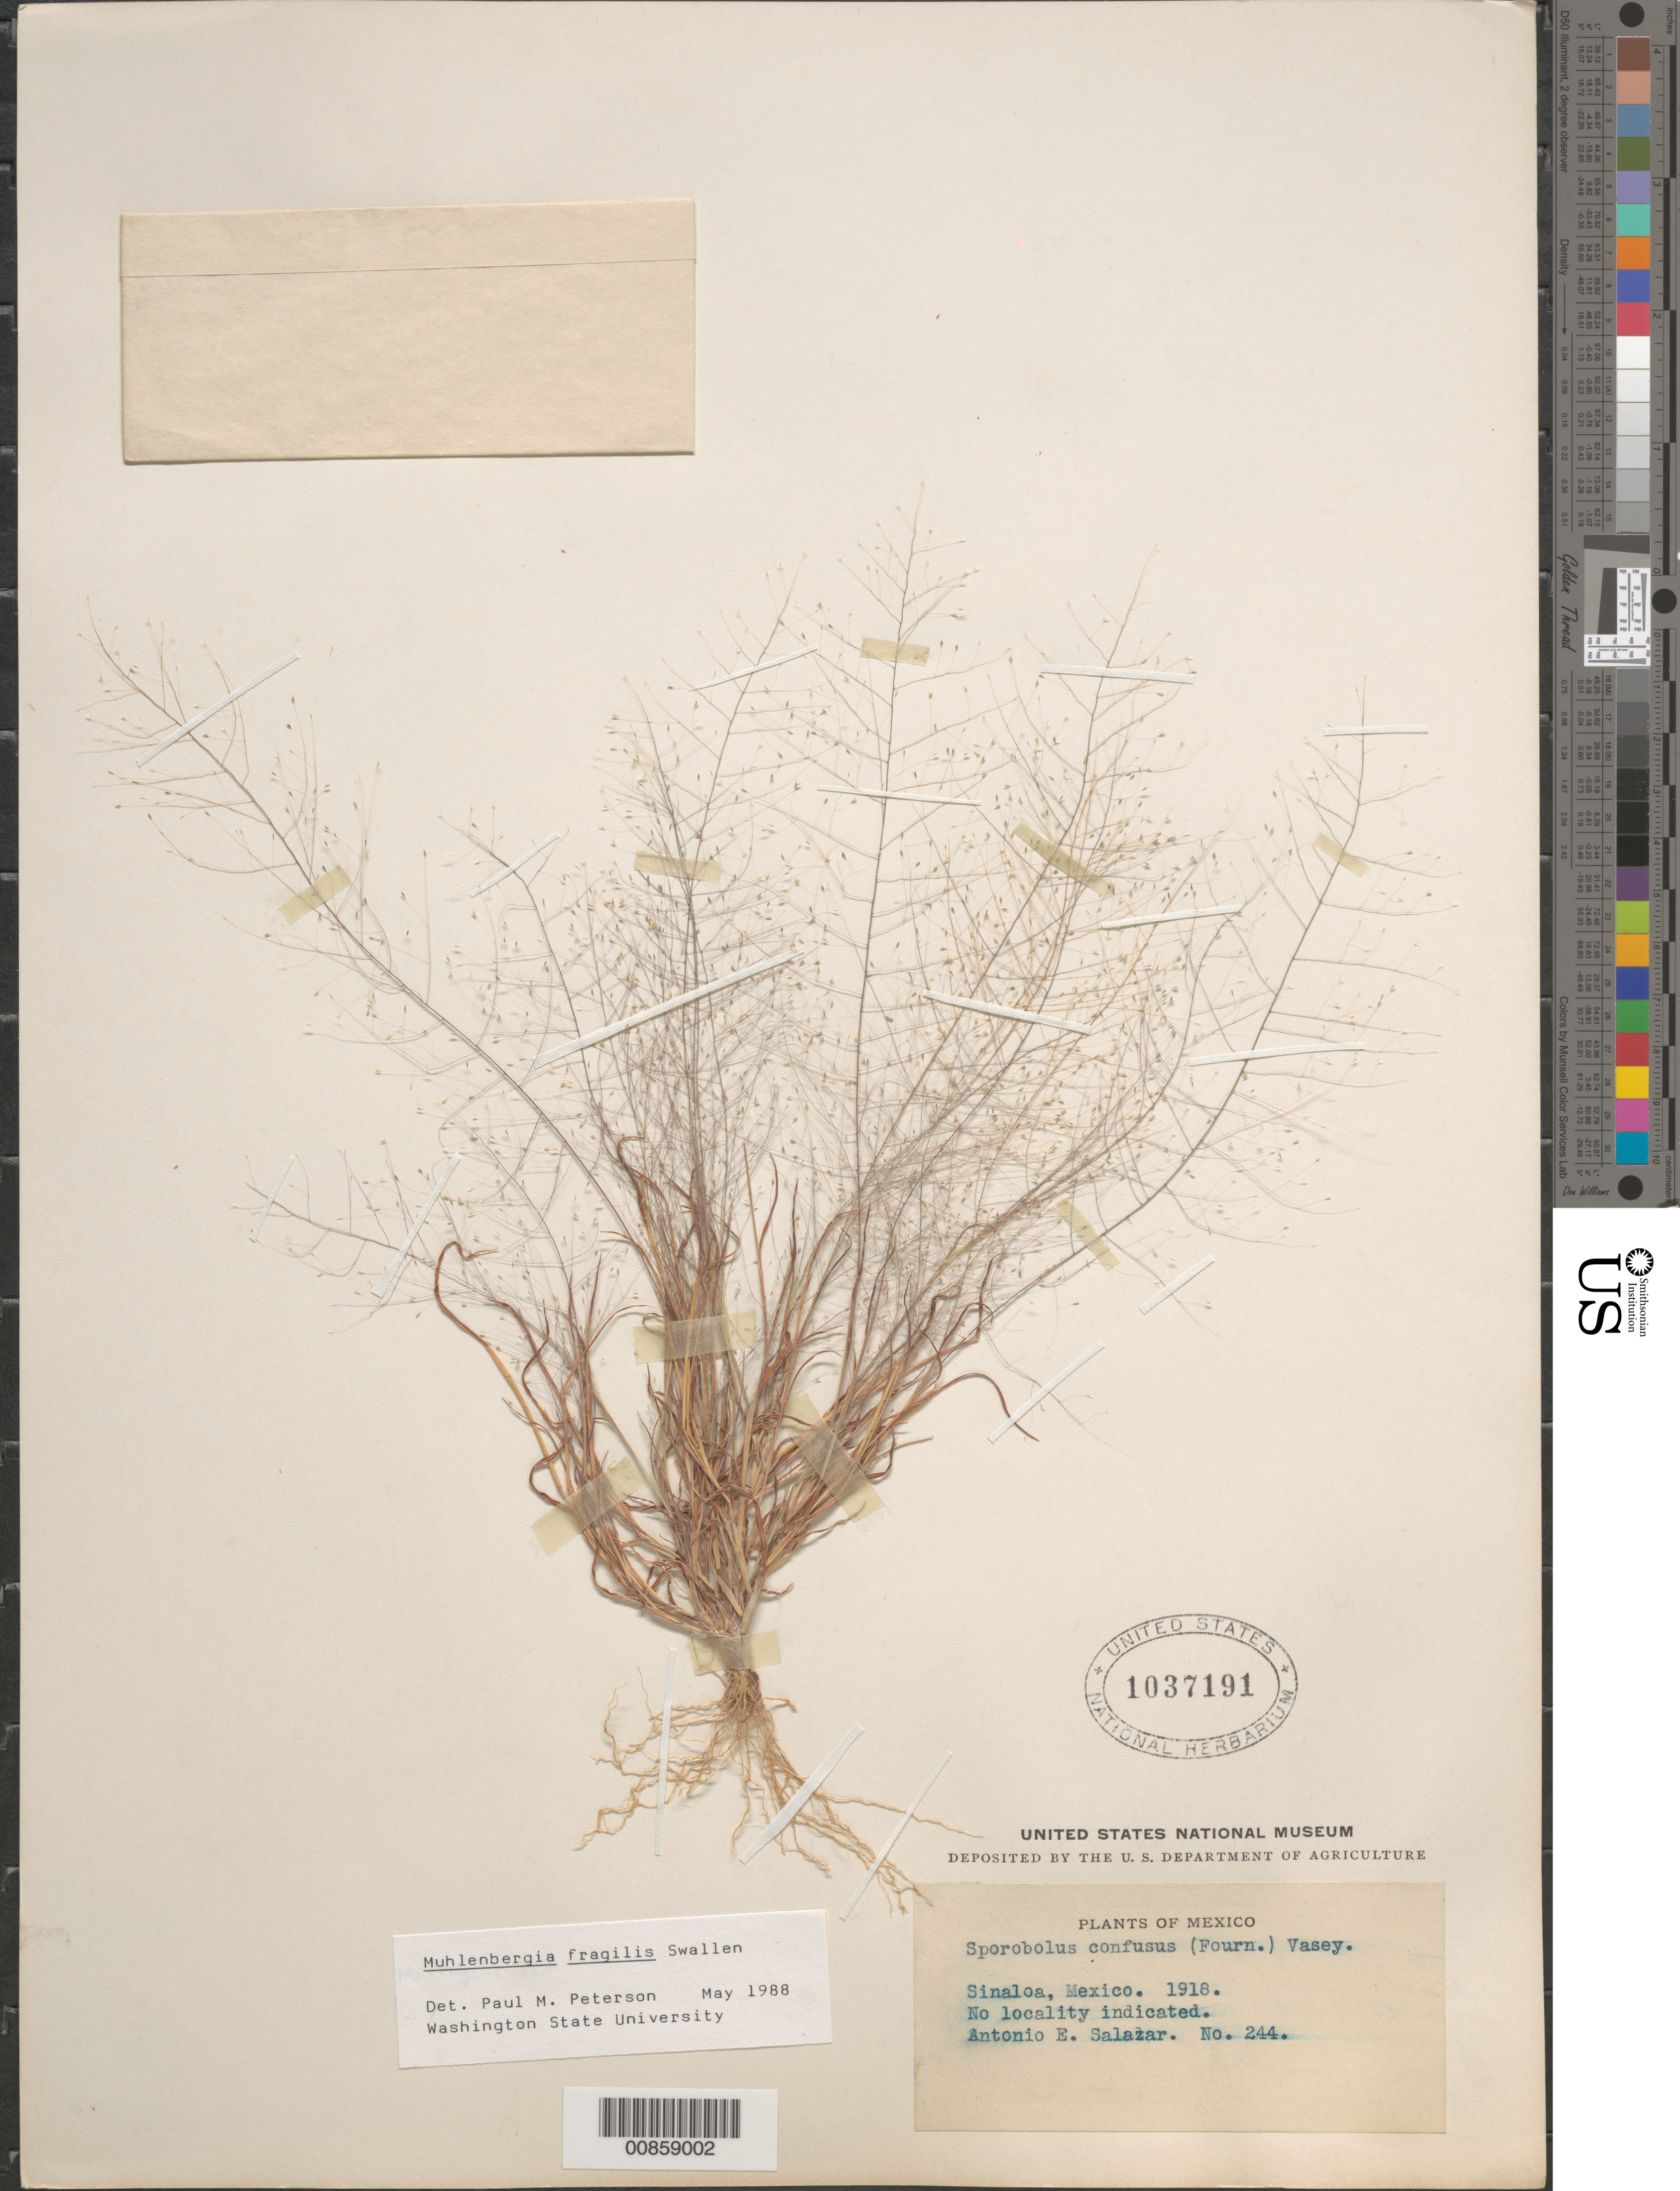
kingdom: Plantae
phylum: Tracheophyta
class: Liliopsida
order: Poales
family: Poaceae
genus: Muhlenbergia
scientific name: Muhlenbergia fragilis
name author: Swallen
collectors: A. E. Salazar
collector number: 244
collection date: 1918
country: Mexico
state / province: Sinaloa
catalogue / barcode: US 1037191